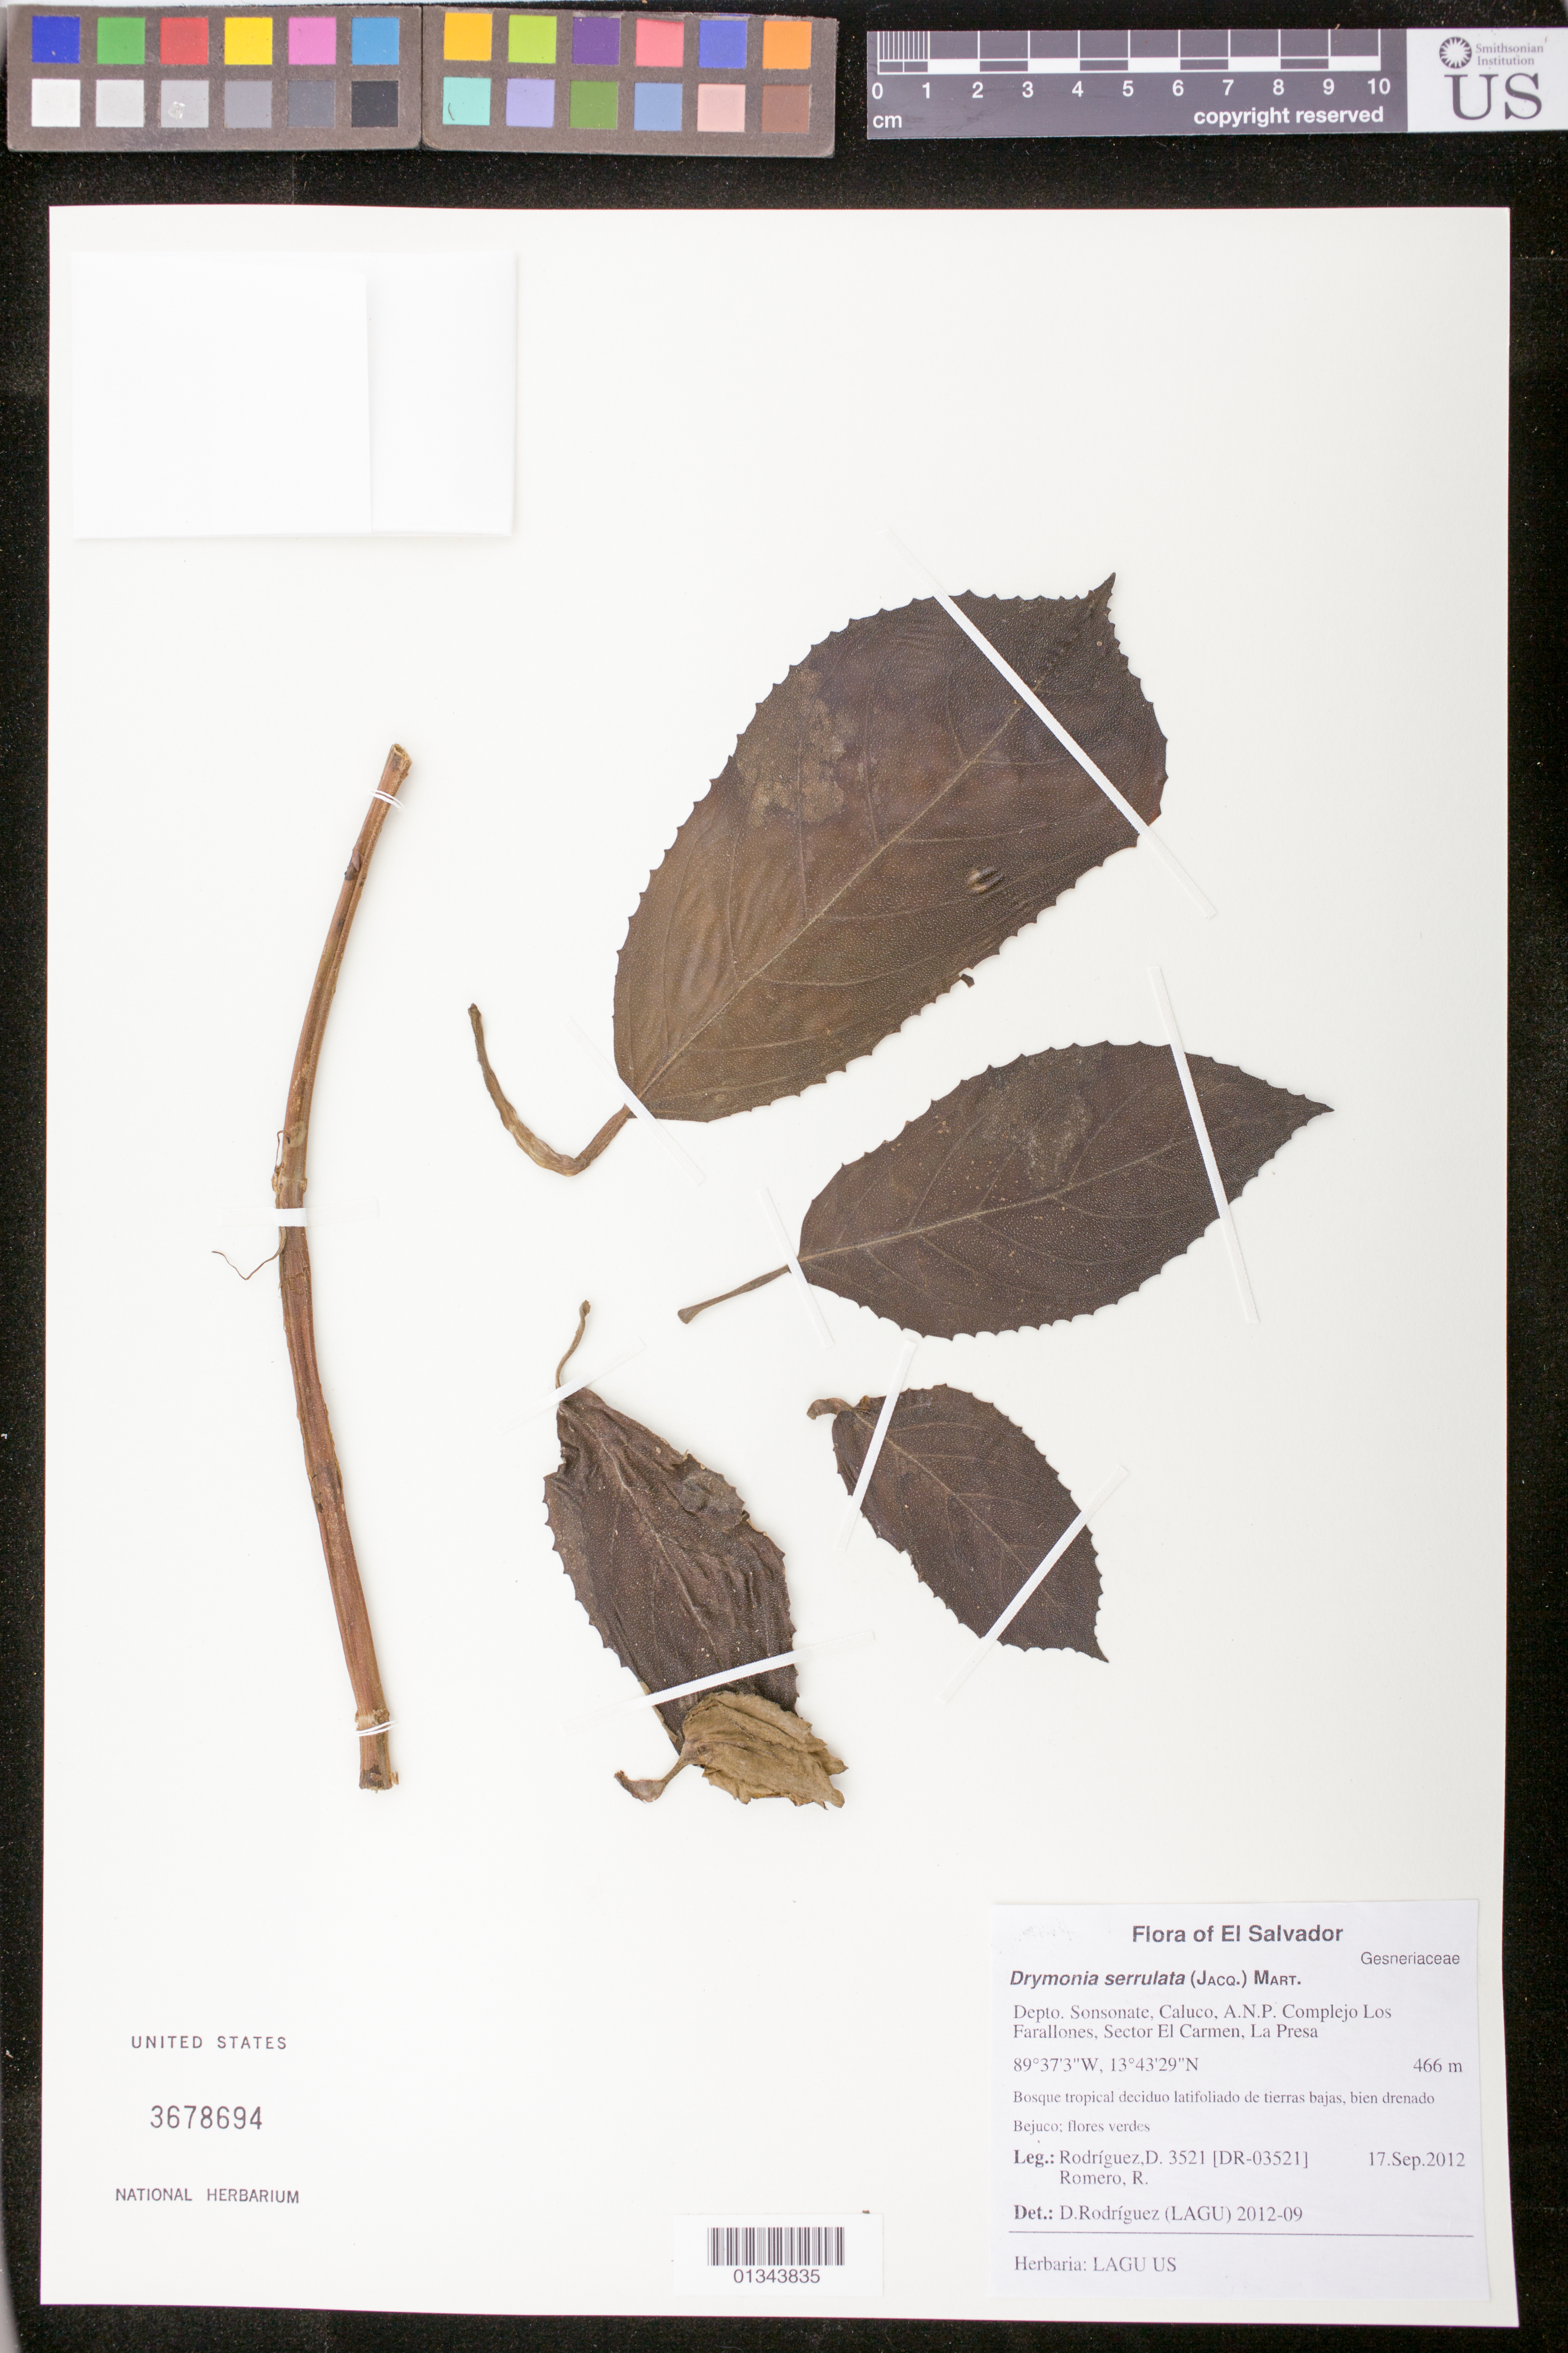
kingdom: Plantae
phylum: Tracheophyta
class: Magnoliopsida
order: Lamiales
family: Gesneriaceae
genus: Drymonia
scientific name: Drymonia serrulata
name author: (Jacq.) Mart.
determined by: Rodriguez, D.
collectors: D. Rodriguez & R. Romero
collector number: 3521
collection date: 2012-09-17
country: El Salvador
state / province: Sonsonate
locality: Caluco, A. N. P. Complejo Los Farallones, Sector El Carmen, La Presa.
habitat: Bosque tropical deciduo latifoliado de tierras bajas, bien drenado.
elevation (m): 466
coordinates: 13 43 29 N, 89 37 3 W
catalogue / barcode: US 3678694